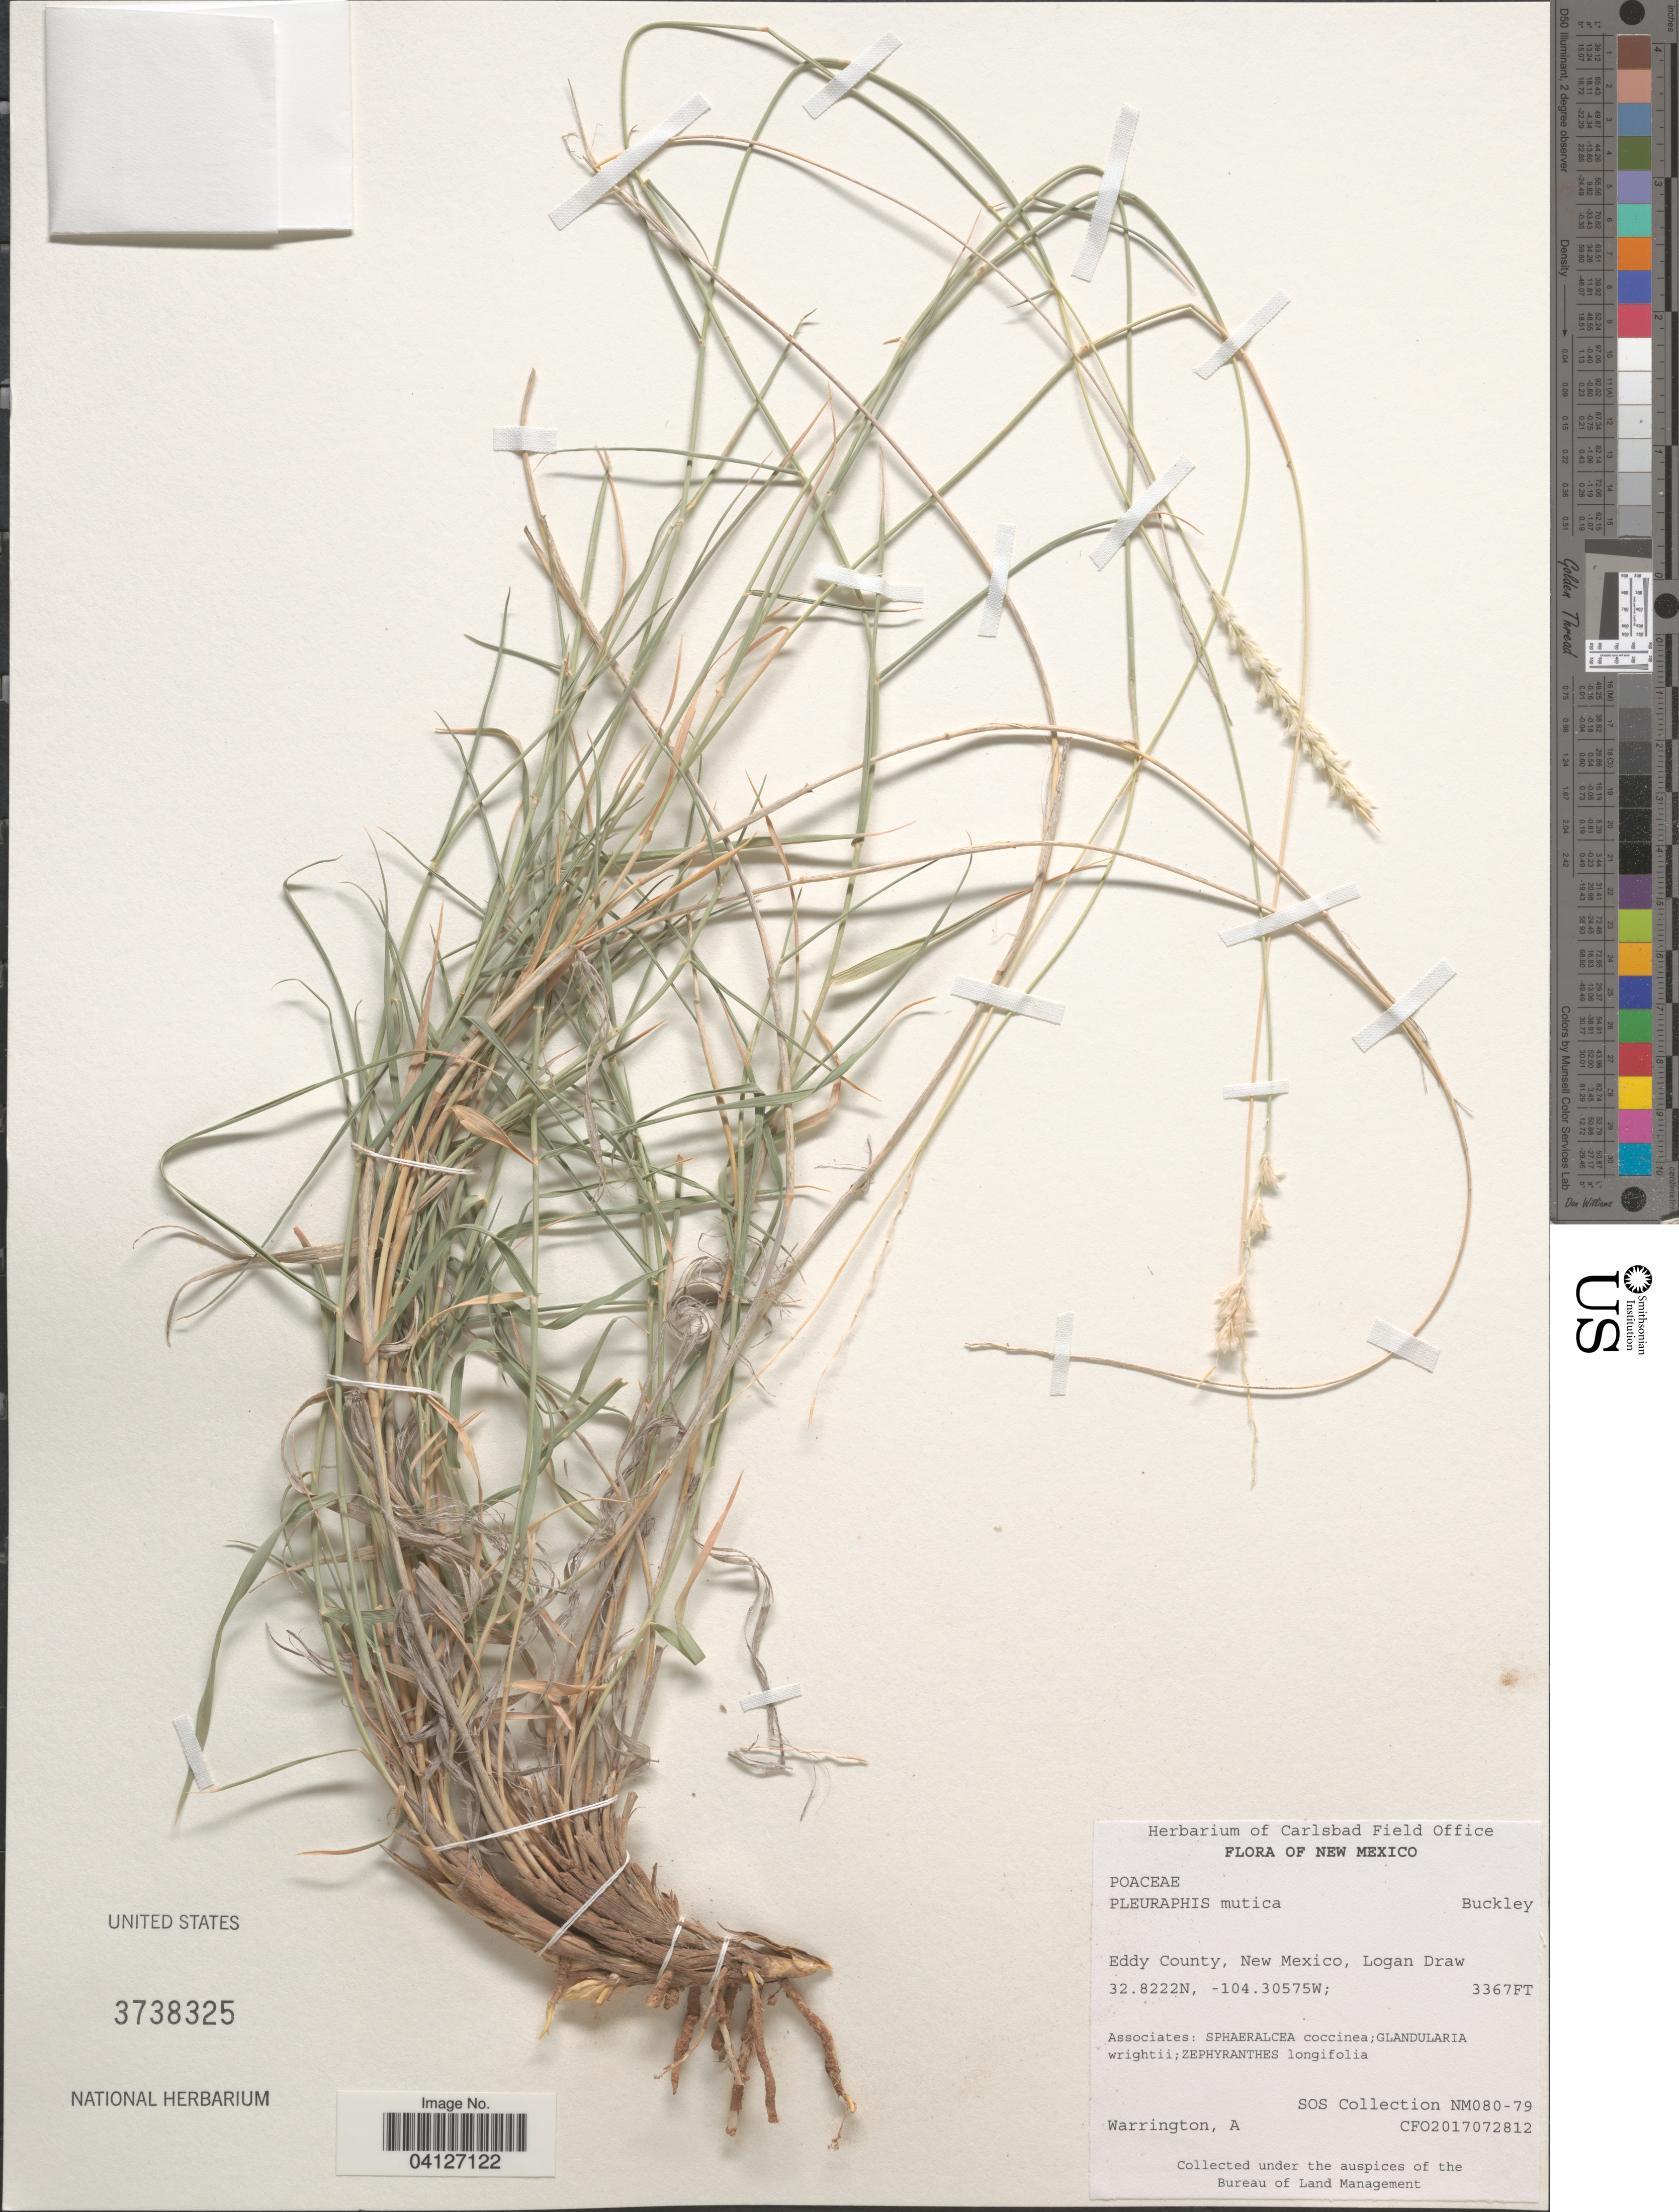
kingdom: Plantae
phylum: Tracheophyta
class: Liliopsida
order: Poales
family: Poaceae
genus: Pleuraphis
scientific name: Pleuraphis mutica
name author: Buckley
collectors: A. Warrington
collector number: CFO2017072812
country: United States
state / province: New Mexico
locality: Eddy County, Logan Draw.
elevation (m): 1026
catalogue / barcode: US 3738325